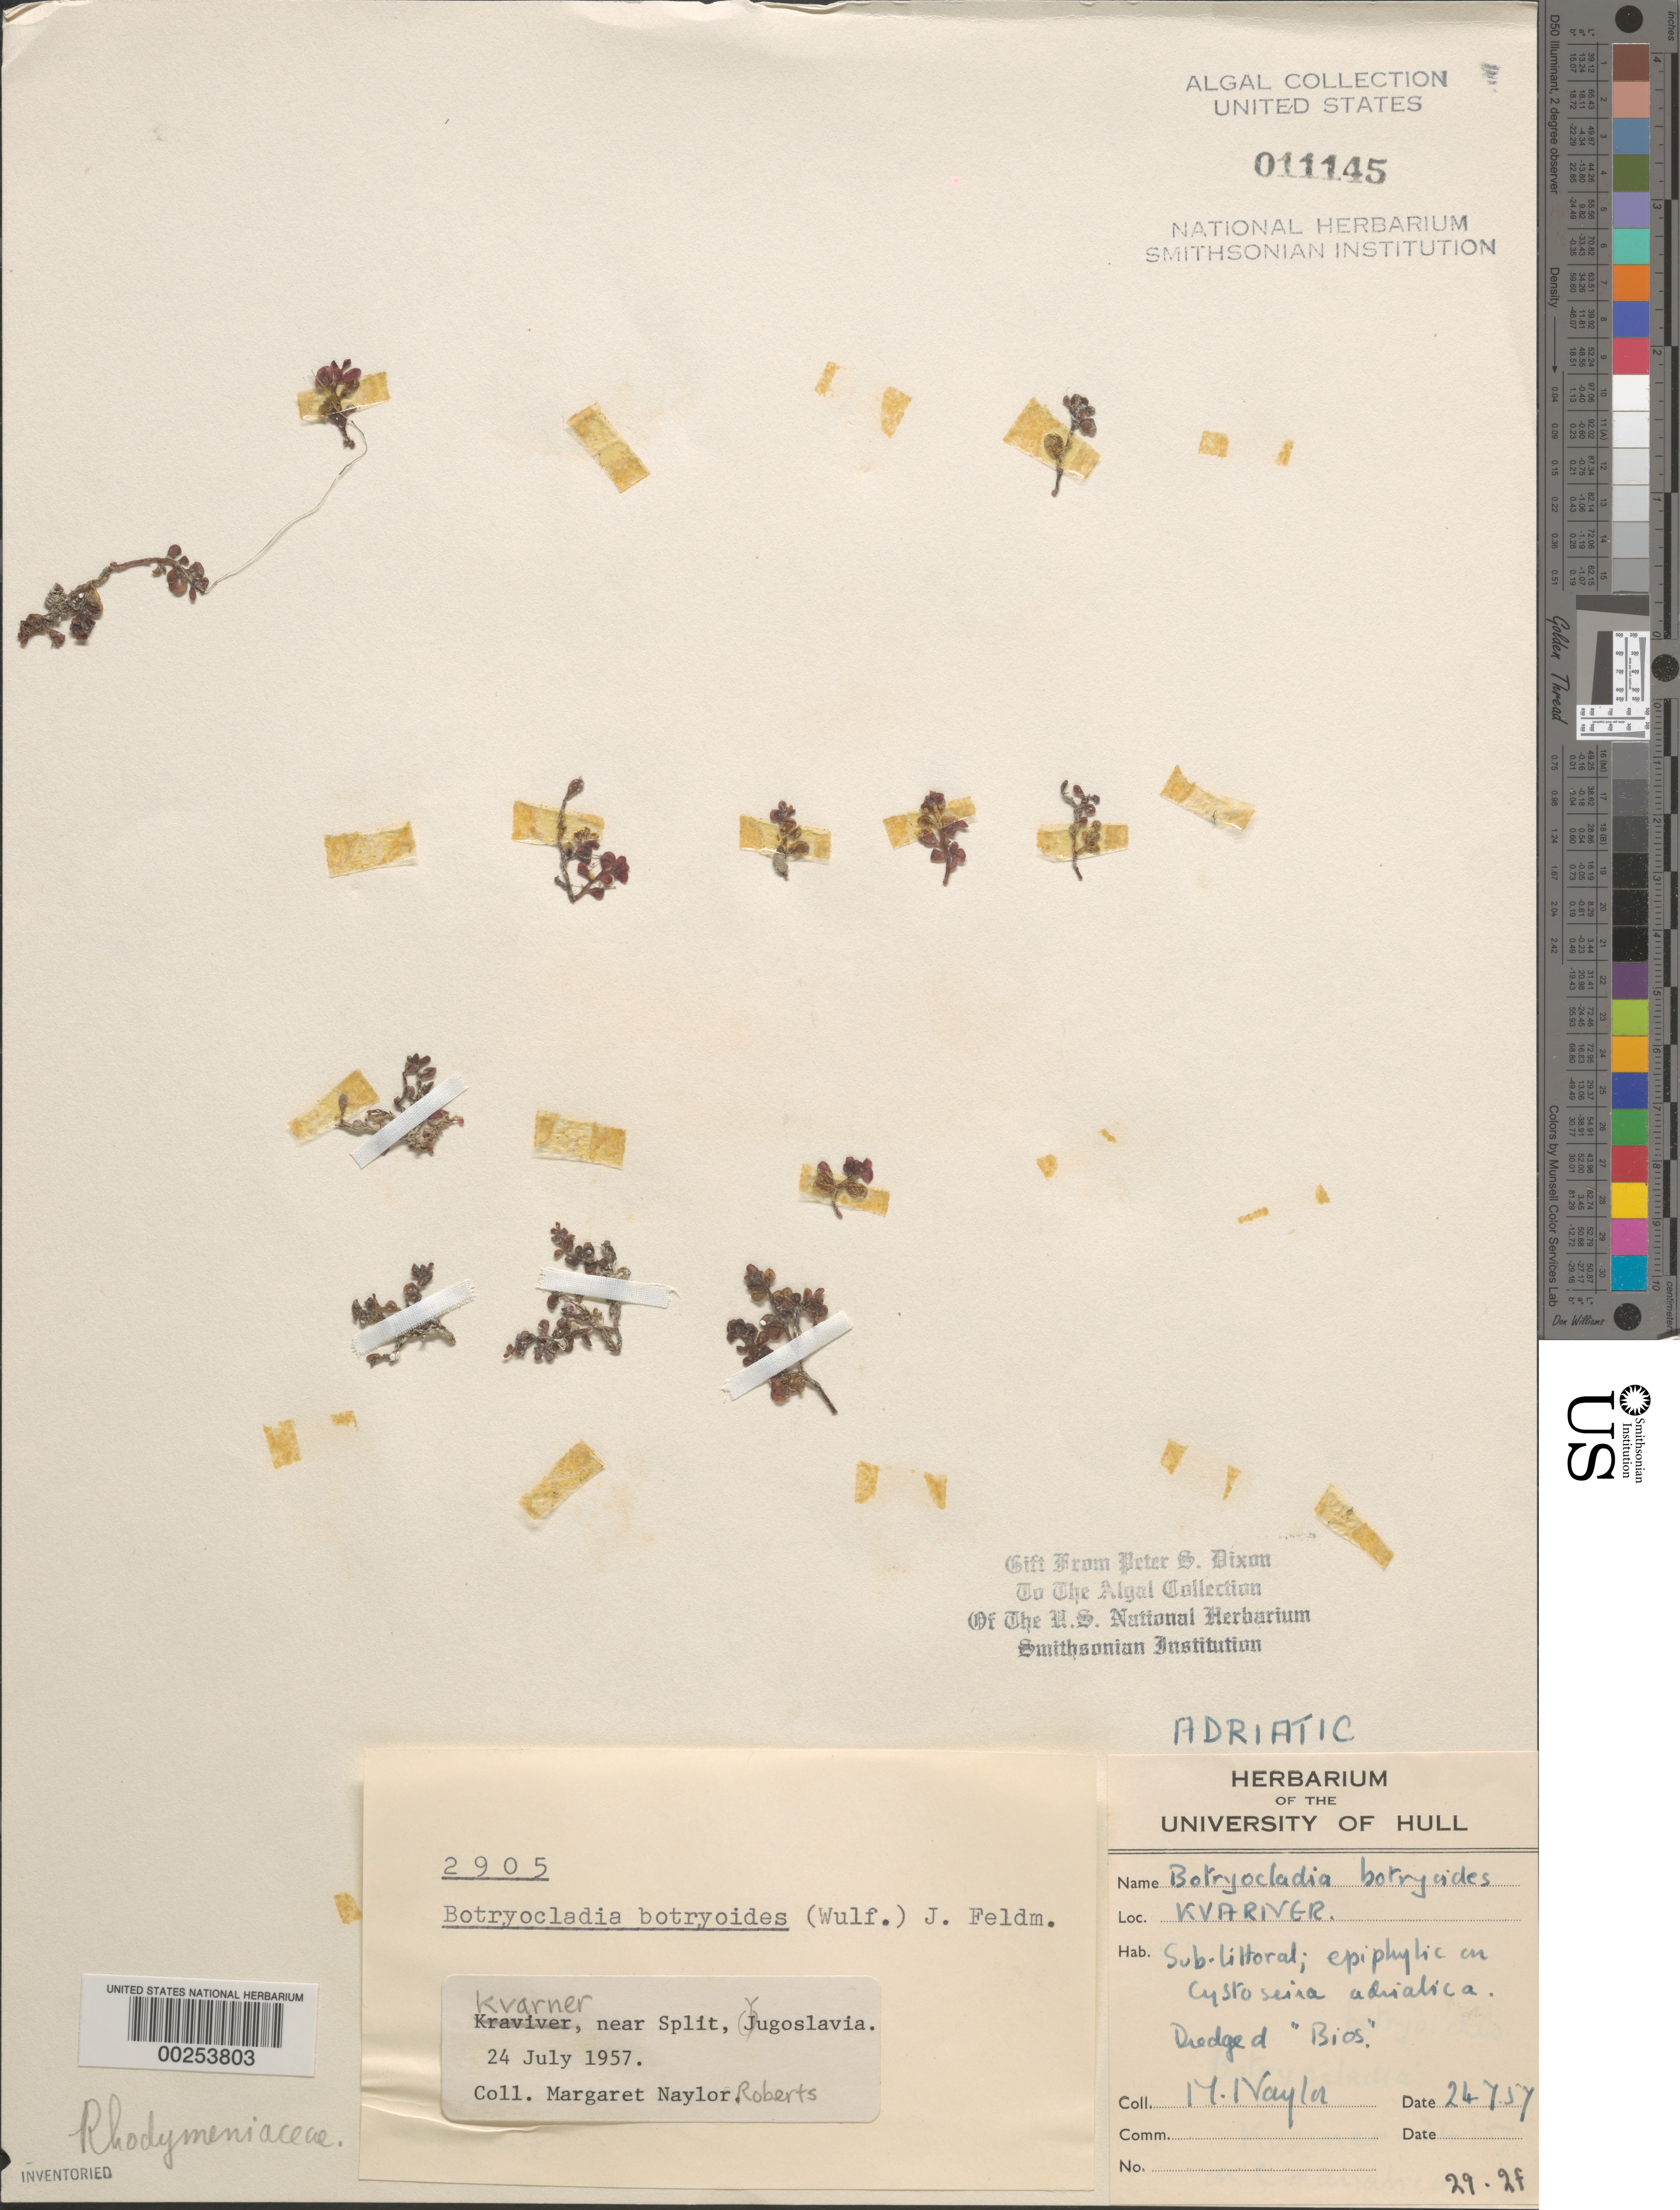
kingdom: Plantae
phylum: Rhodophyta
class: Florideophyceae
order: Rhodymeniales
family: Rhodymeniaceae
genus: Botryocladia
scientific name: Botryocladia botryoides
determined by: Dixon, P. S.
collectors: M. Roberts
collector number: PSD 2905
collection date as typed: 24 Jul 1957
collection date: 1957-07-24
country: Croatia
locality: Kvarner, near Split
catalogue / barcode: US 11145